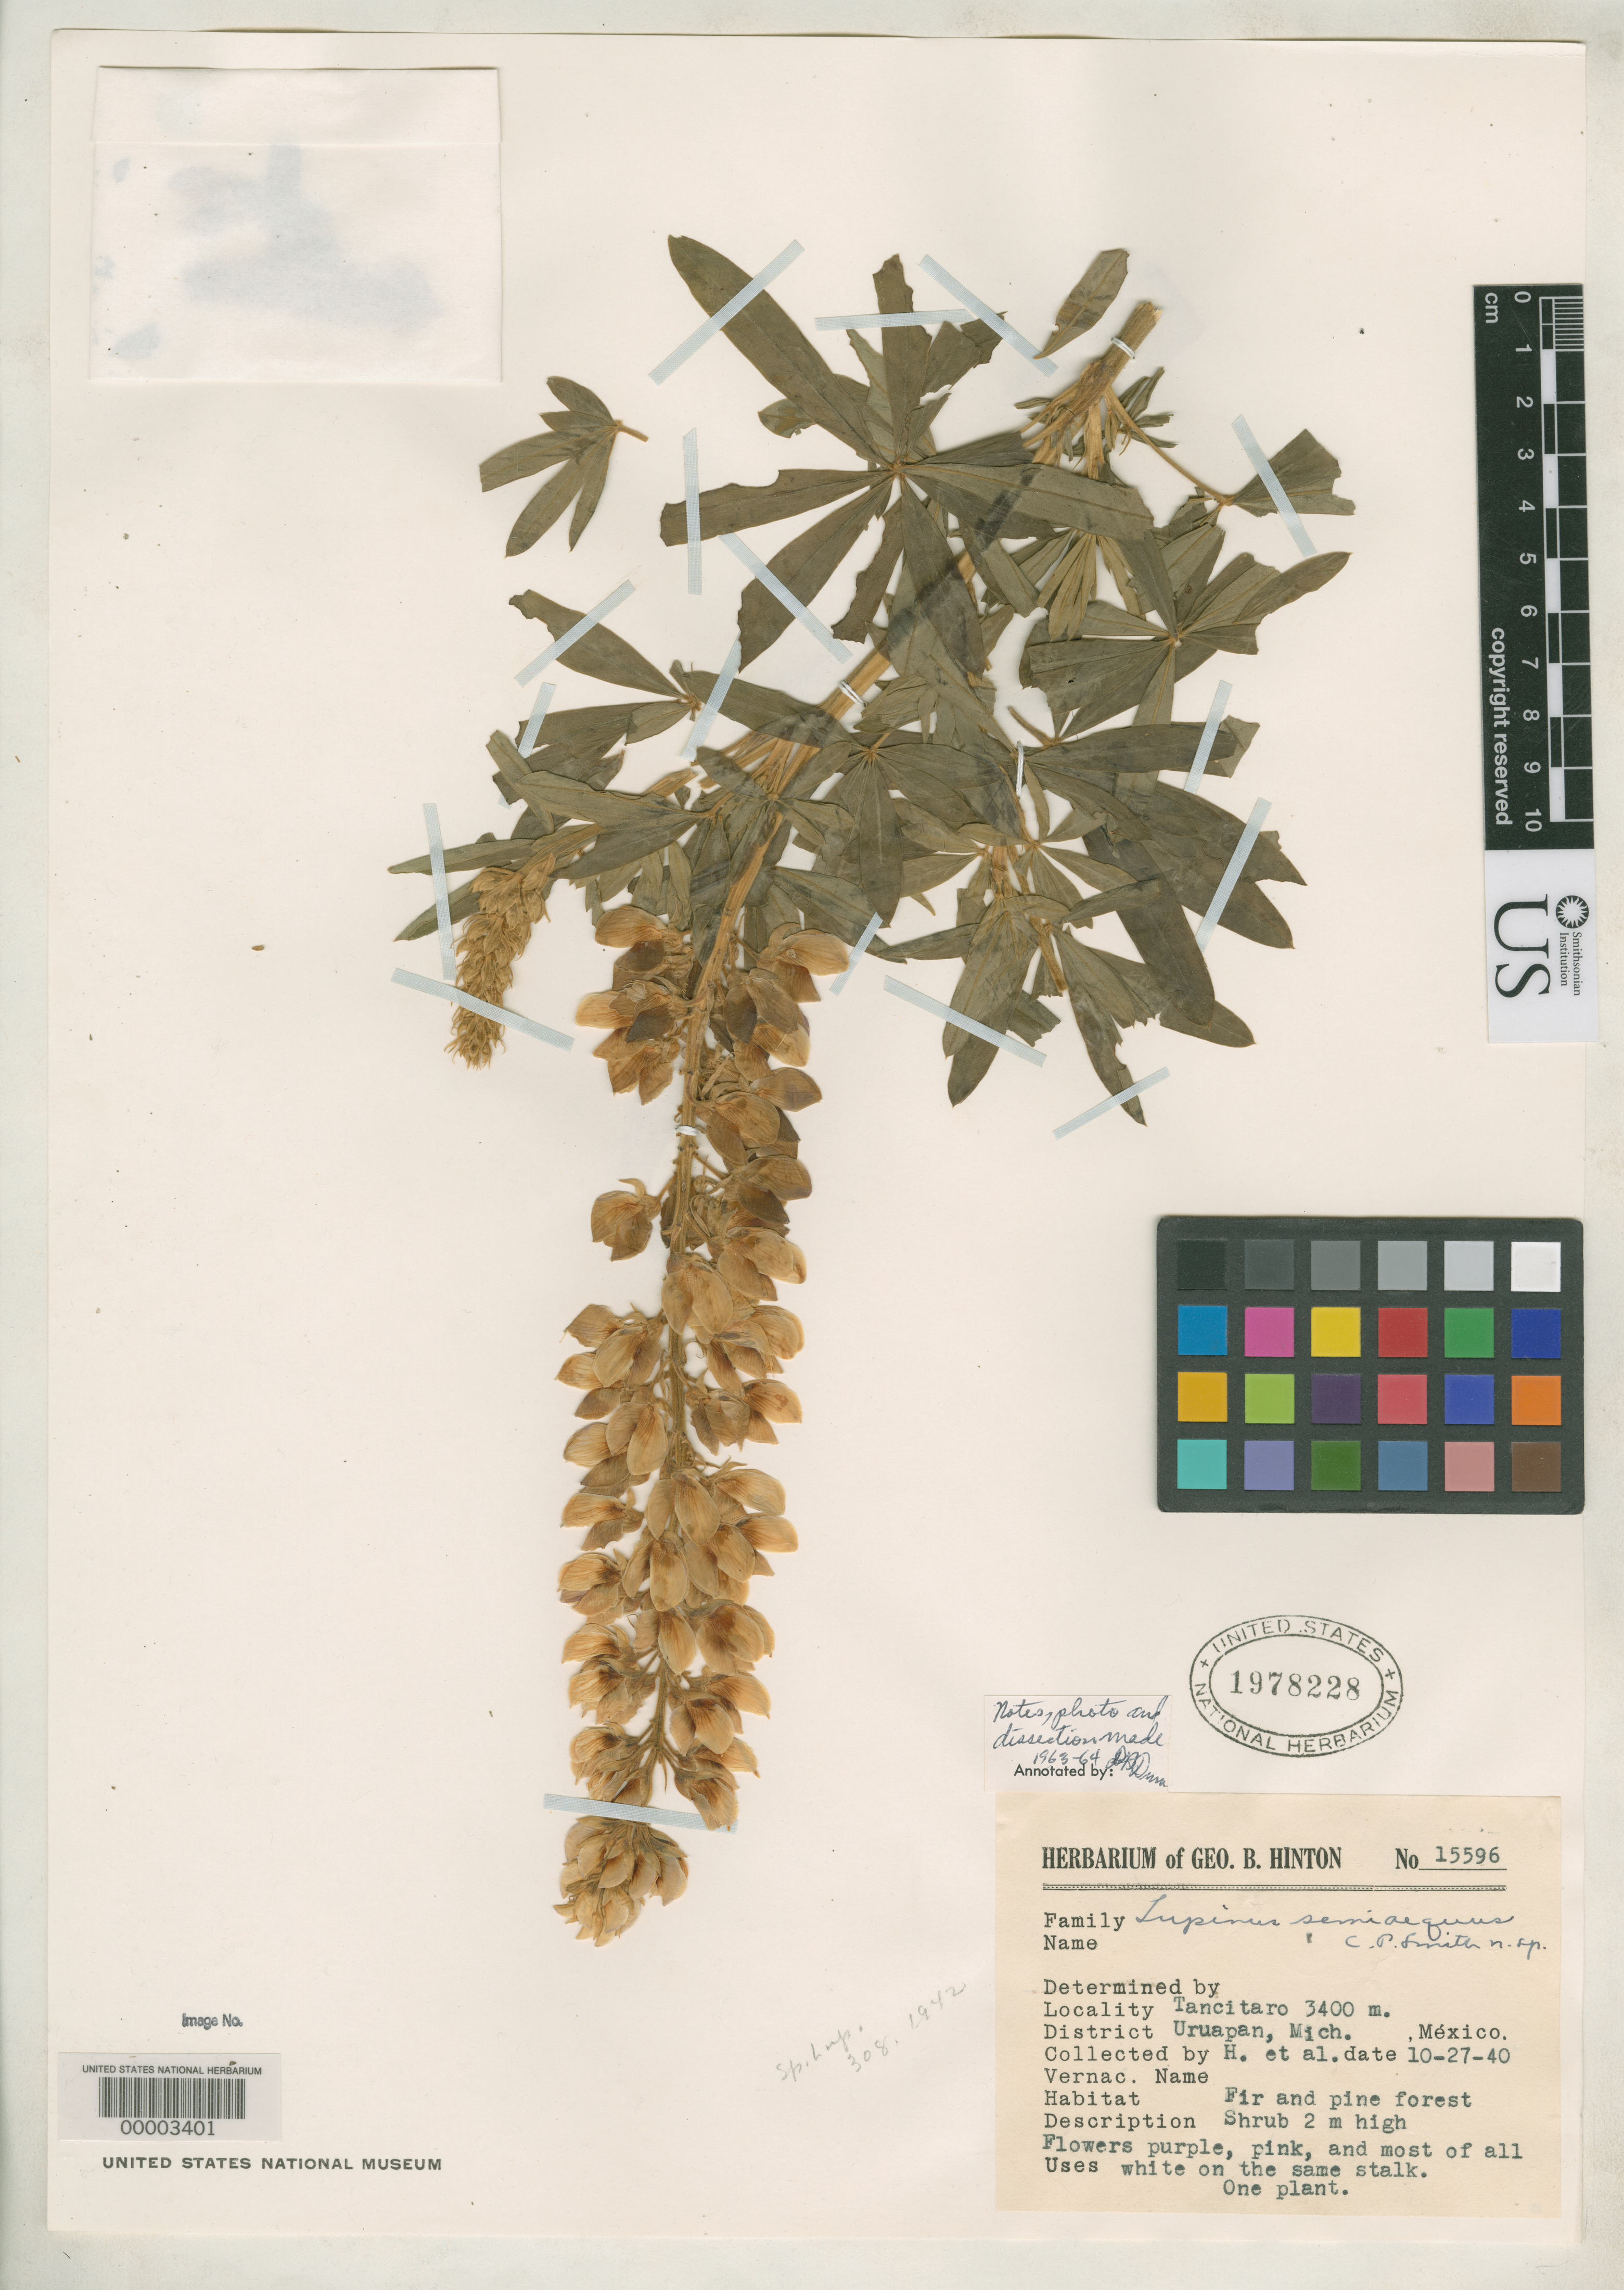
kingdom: Plantae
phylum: Tracheophyta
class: Magnoliopsida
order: Fabales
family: Fabaceae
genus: Lupinus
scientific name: Lupinus semiaequus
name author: C.P. Sm.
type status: Isotype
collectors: G. B. Hinton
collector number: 15596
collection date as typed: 27 Oct 1940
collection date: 1940-10-27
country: Mexico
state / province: Michoacán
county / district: Uruapan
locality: Tancitaro.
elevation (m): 3400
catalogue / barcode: US 1978228